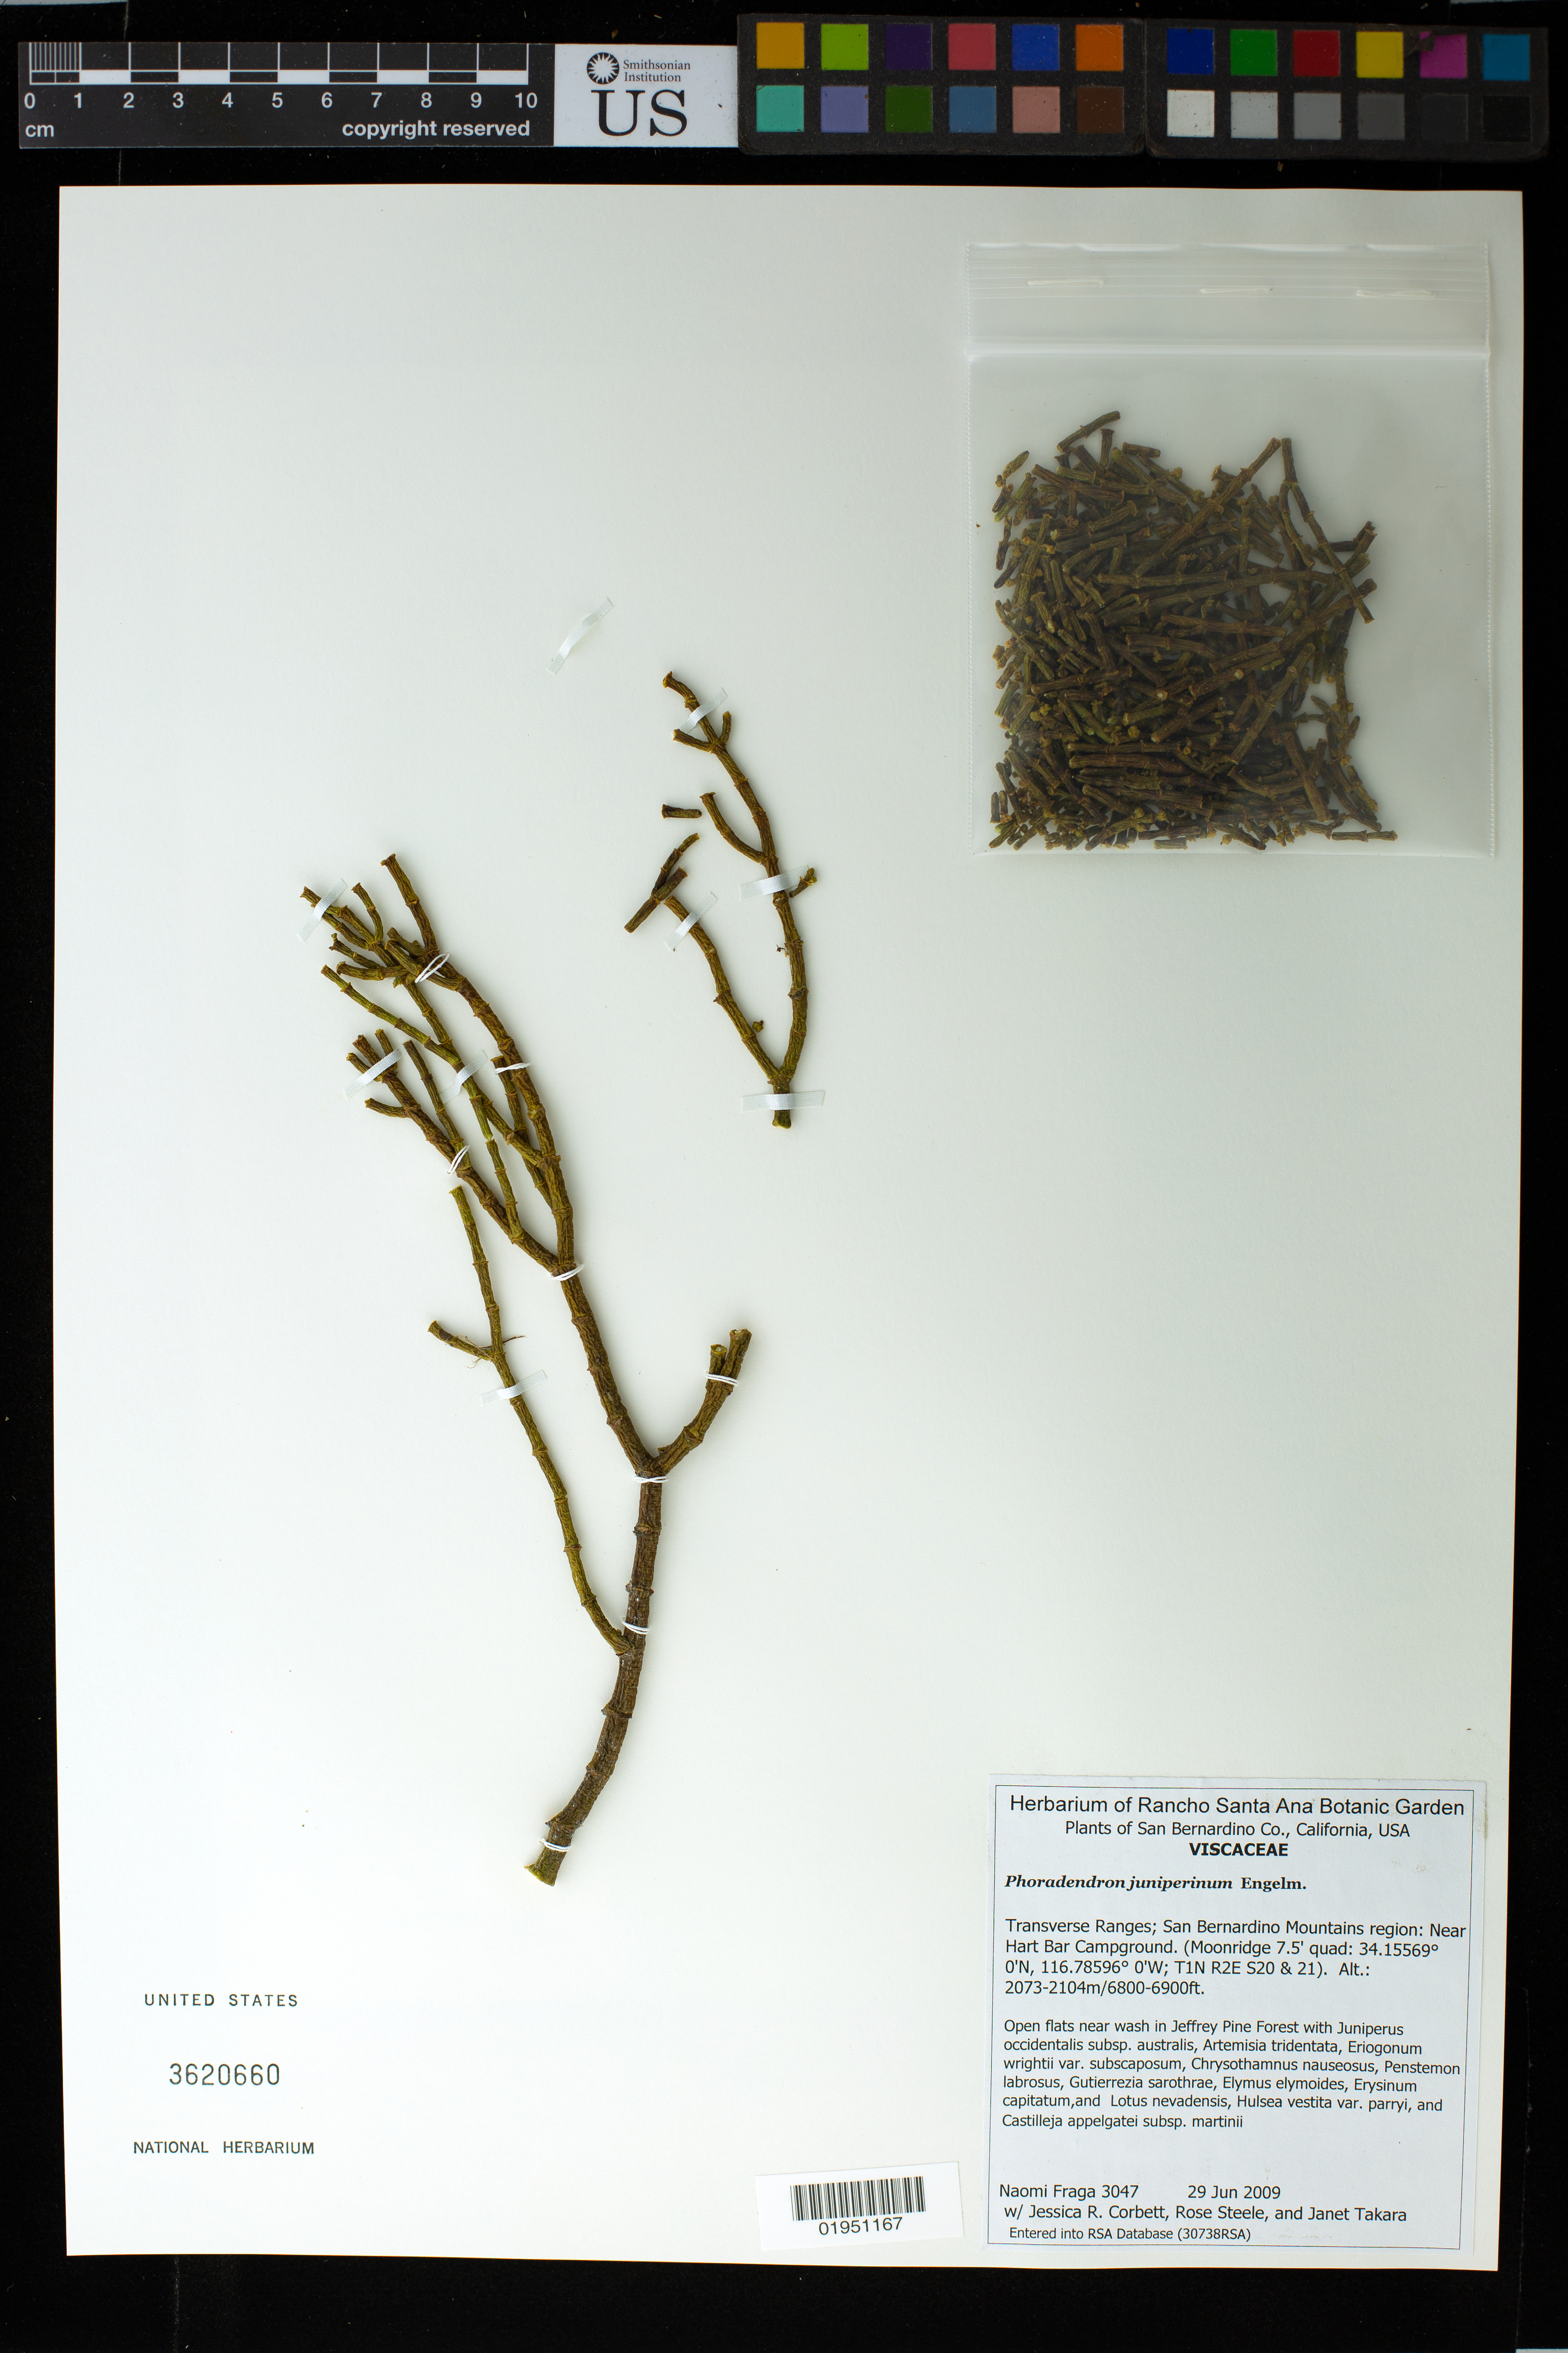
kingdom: Plantae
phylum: Tracheophyta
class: Magnoliopsida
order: Santalales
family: Viscaceae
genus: Phoradendron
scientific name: Phoradendron juniperinum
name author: Engelm. ex A. Gray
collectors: N. Fraga, J.R. Corbett, R. Steele & J. Takara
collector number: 3047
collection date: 2009-06-29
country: United States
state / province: California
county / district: San Bernadino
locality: Transverse Ranges: San Bernardino Mountain region: near Hart Bar Campground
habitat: open flats near wash in Jeffrey Pine forest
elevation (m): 2073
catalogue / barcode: US 3620660